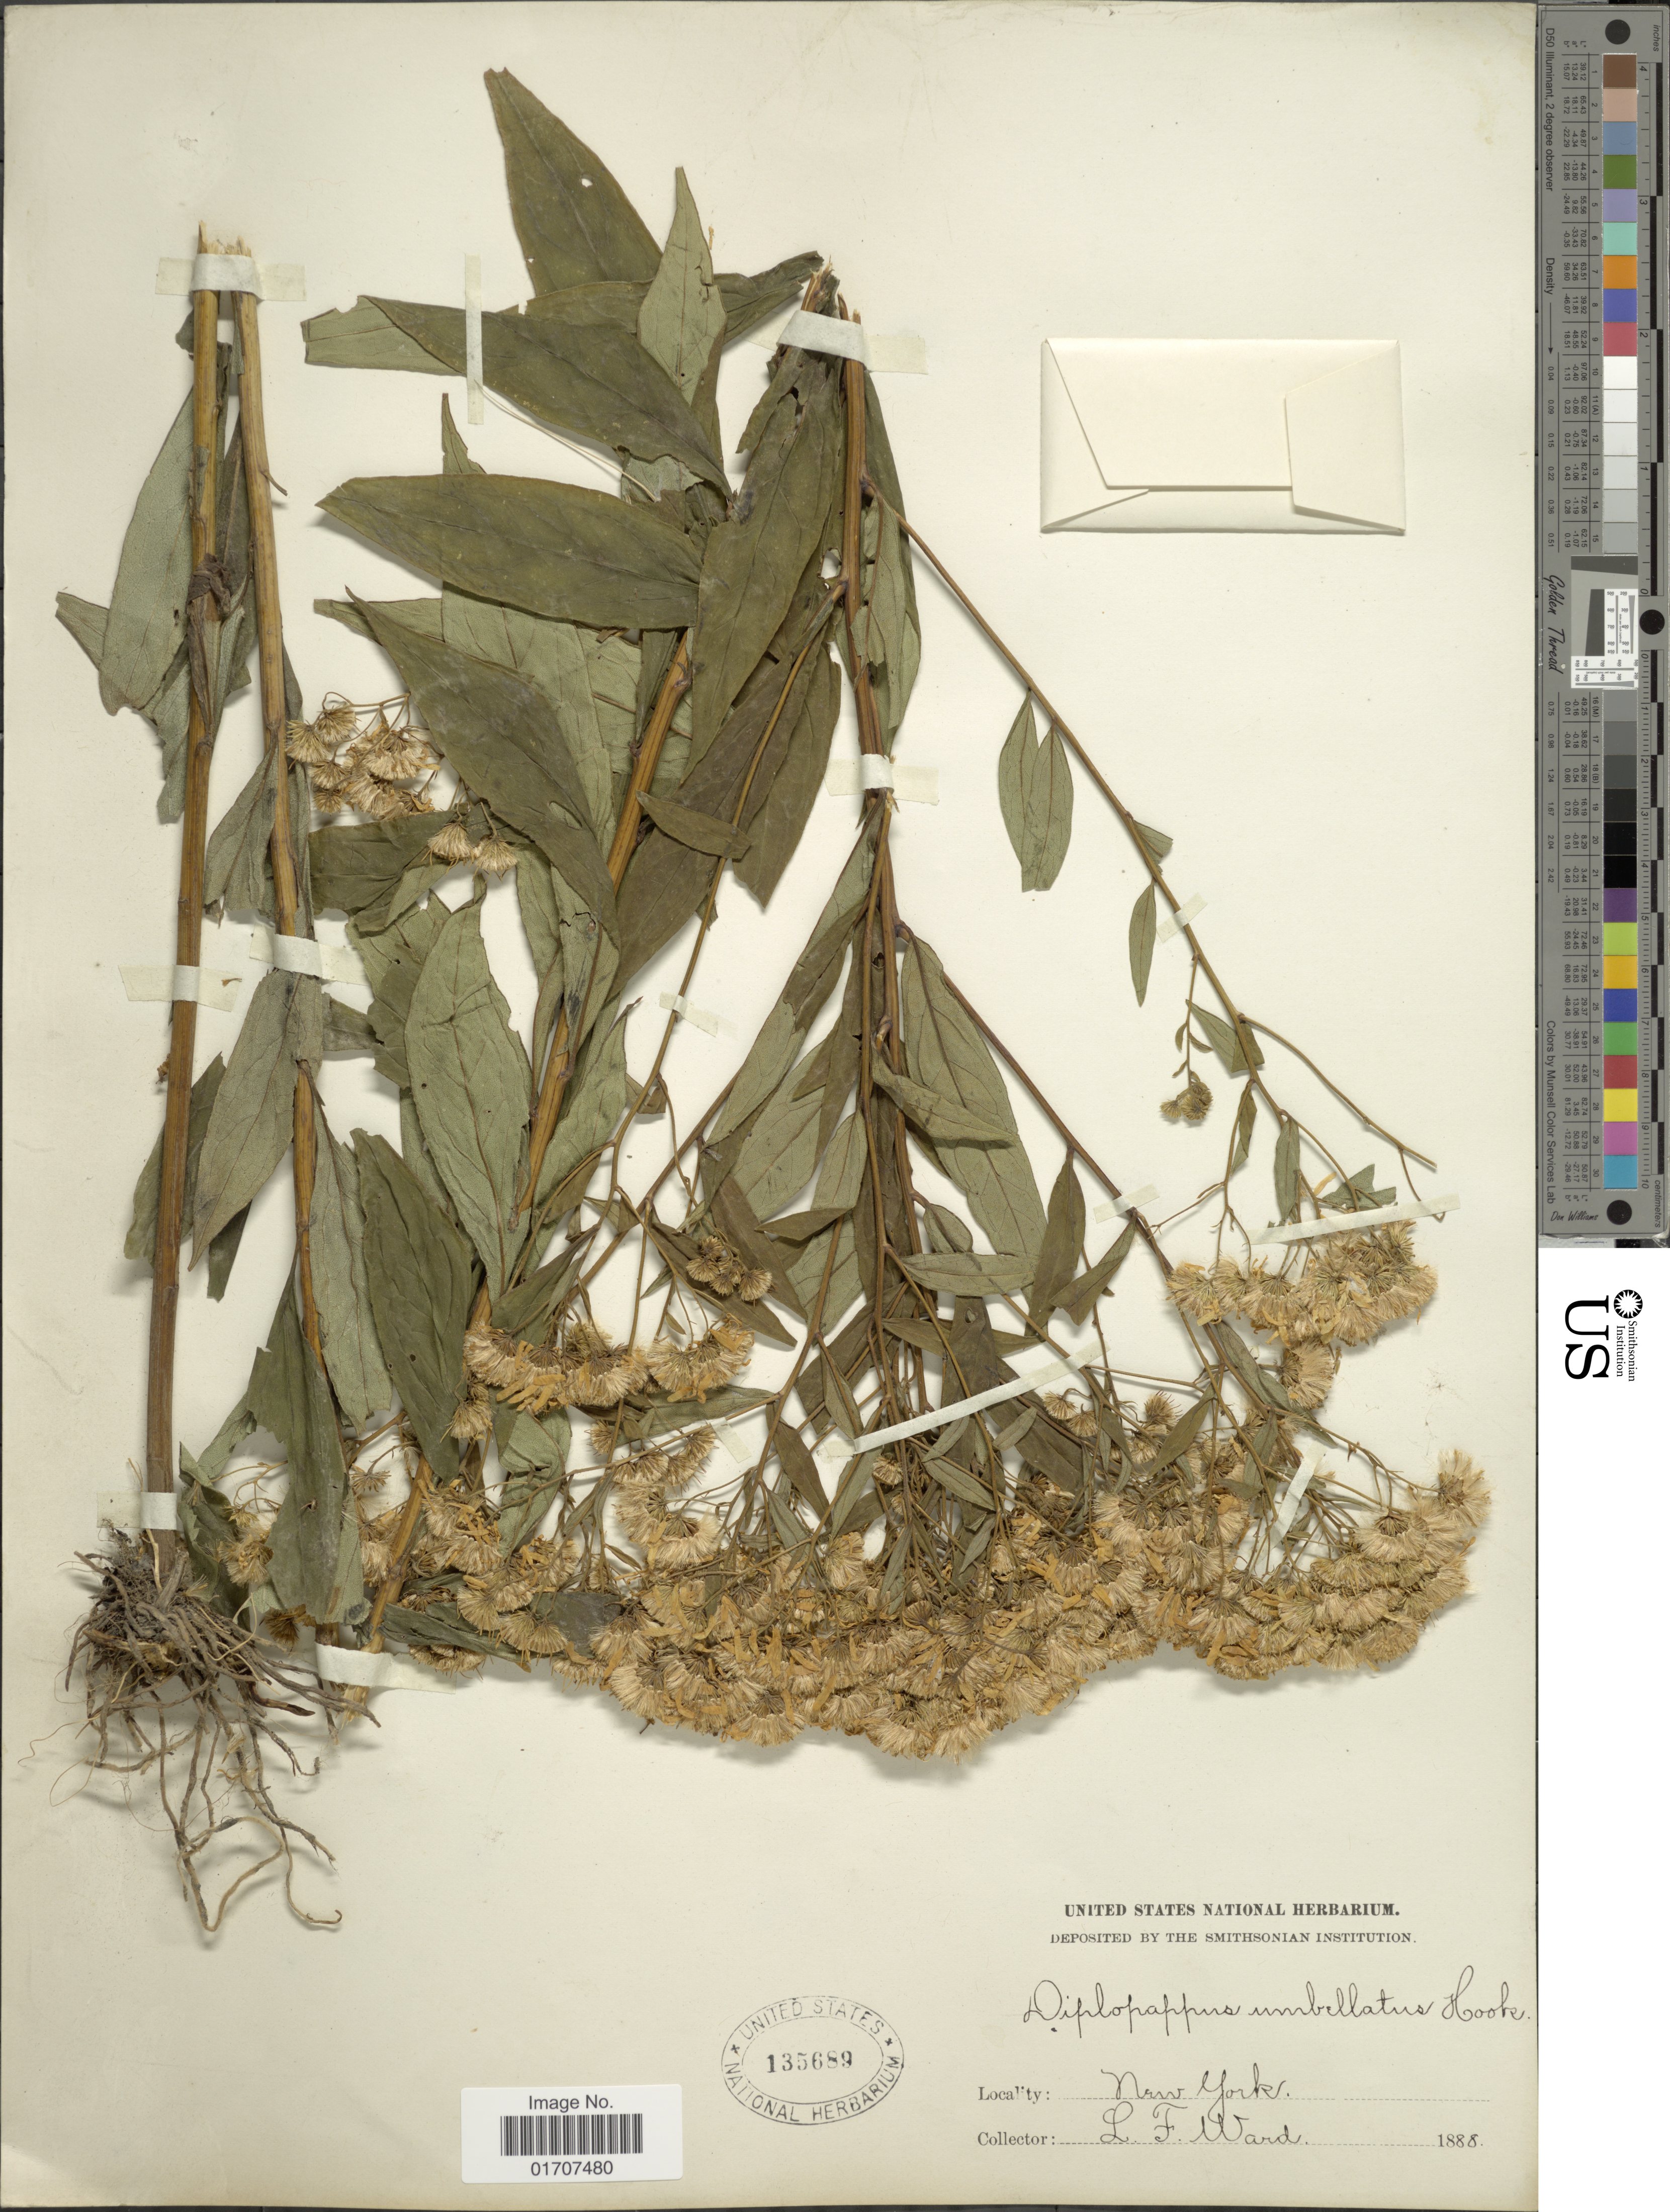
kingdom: Plantae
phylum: Tracheophyta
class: Magnoliopsida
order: Asterales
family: Asteraceae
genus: Doellingeria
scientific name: Doellingeria umbellata var. umbellata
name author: Nees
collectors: L. Ward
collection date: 1888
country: United States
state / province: New York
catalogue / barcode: US 135689